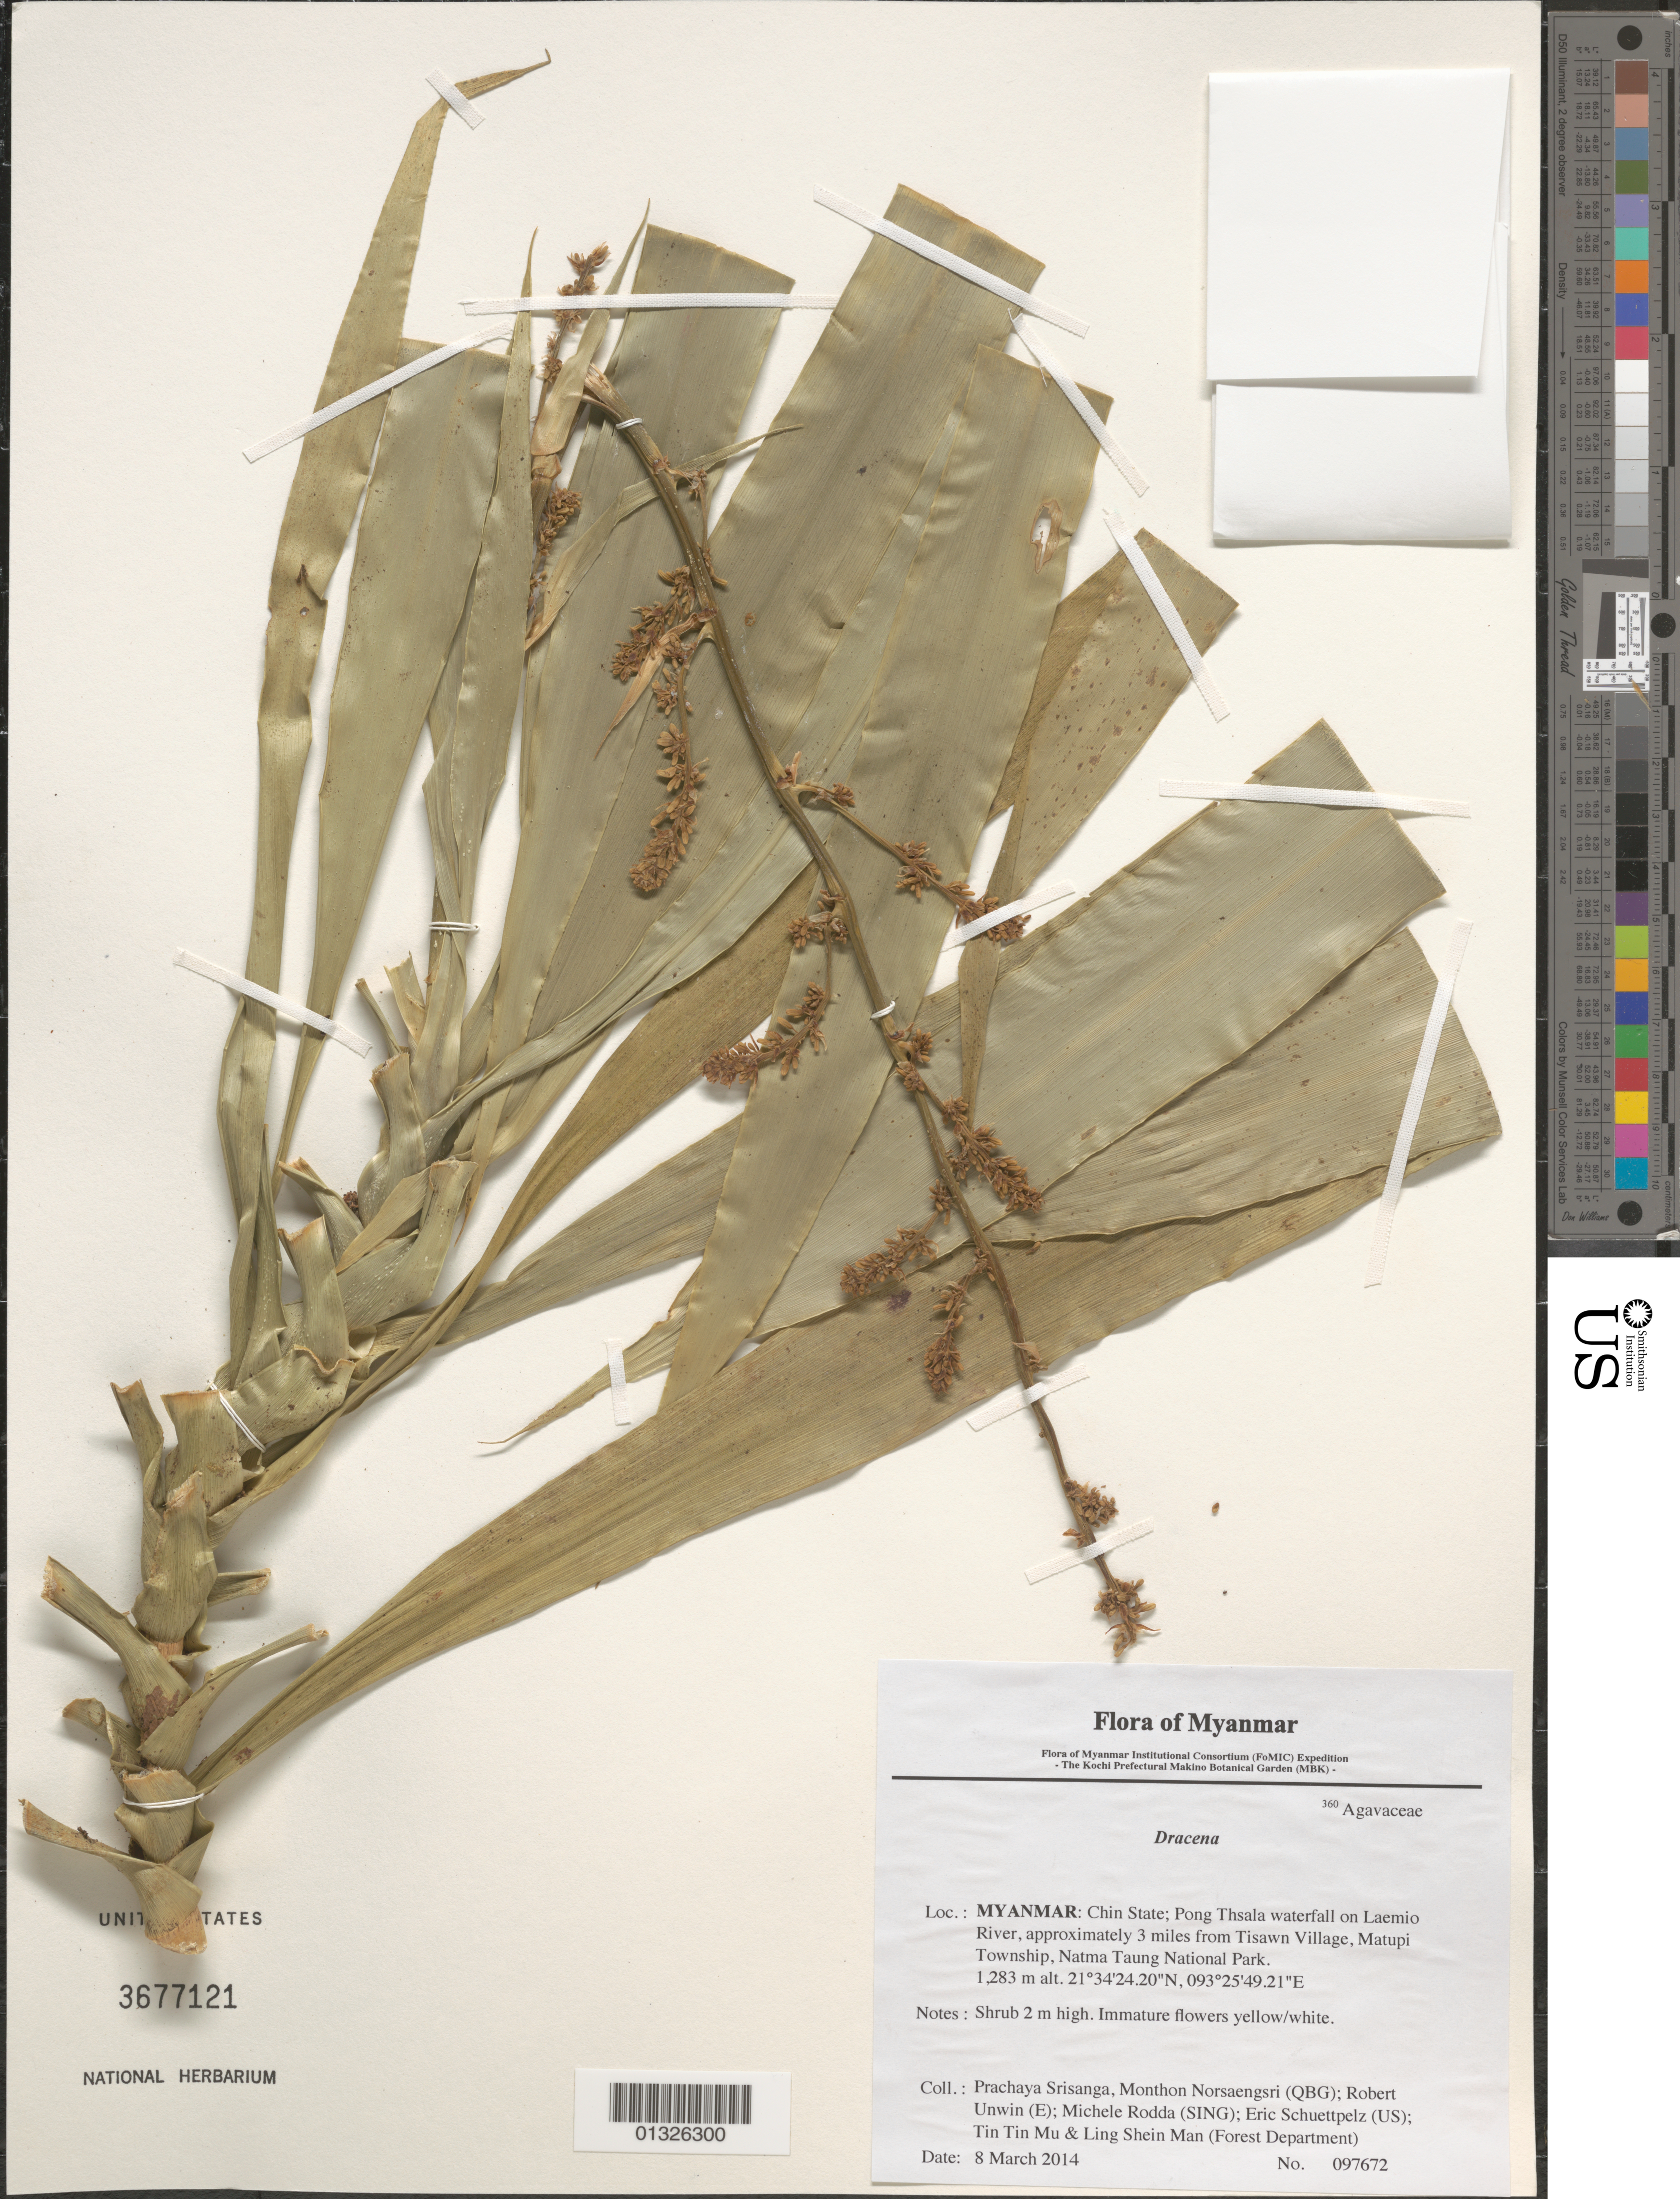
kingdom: Plantae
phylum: Tracheophyta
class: Liliopsida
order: Asparagales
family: Asparagaceae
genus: Dracaena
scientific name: Dracaena sp.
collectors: P. Srisanga, M. Norsaengsri, R. Unwin, M. Rodda, E. Schuettpelz, Tin Tin Mu & Ling Shein Man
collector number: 97672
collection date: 2014-03-08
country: Myanmar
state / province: Chin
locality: Pong Thsala waterfall on Laemio River, approximately 3 miles from Tisawn Village, Matupi Township, Natma Taung National Park.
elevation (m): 1283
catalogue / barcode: US 3677121